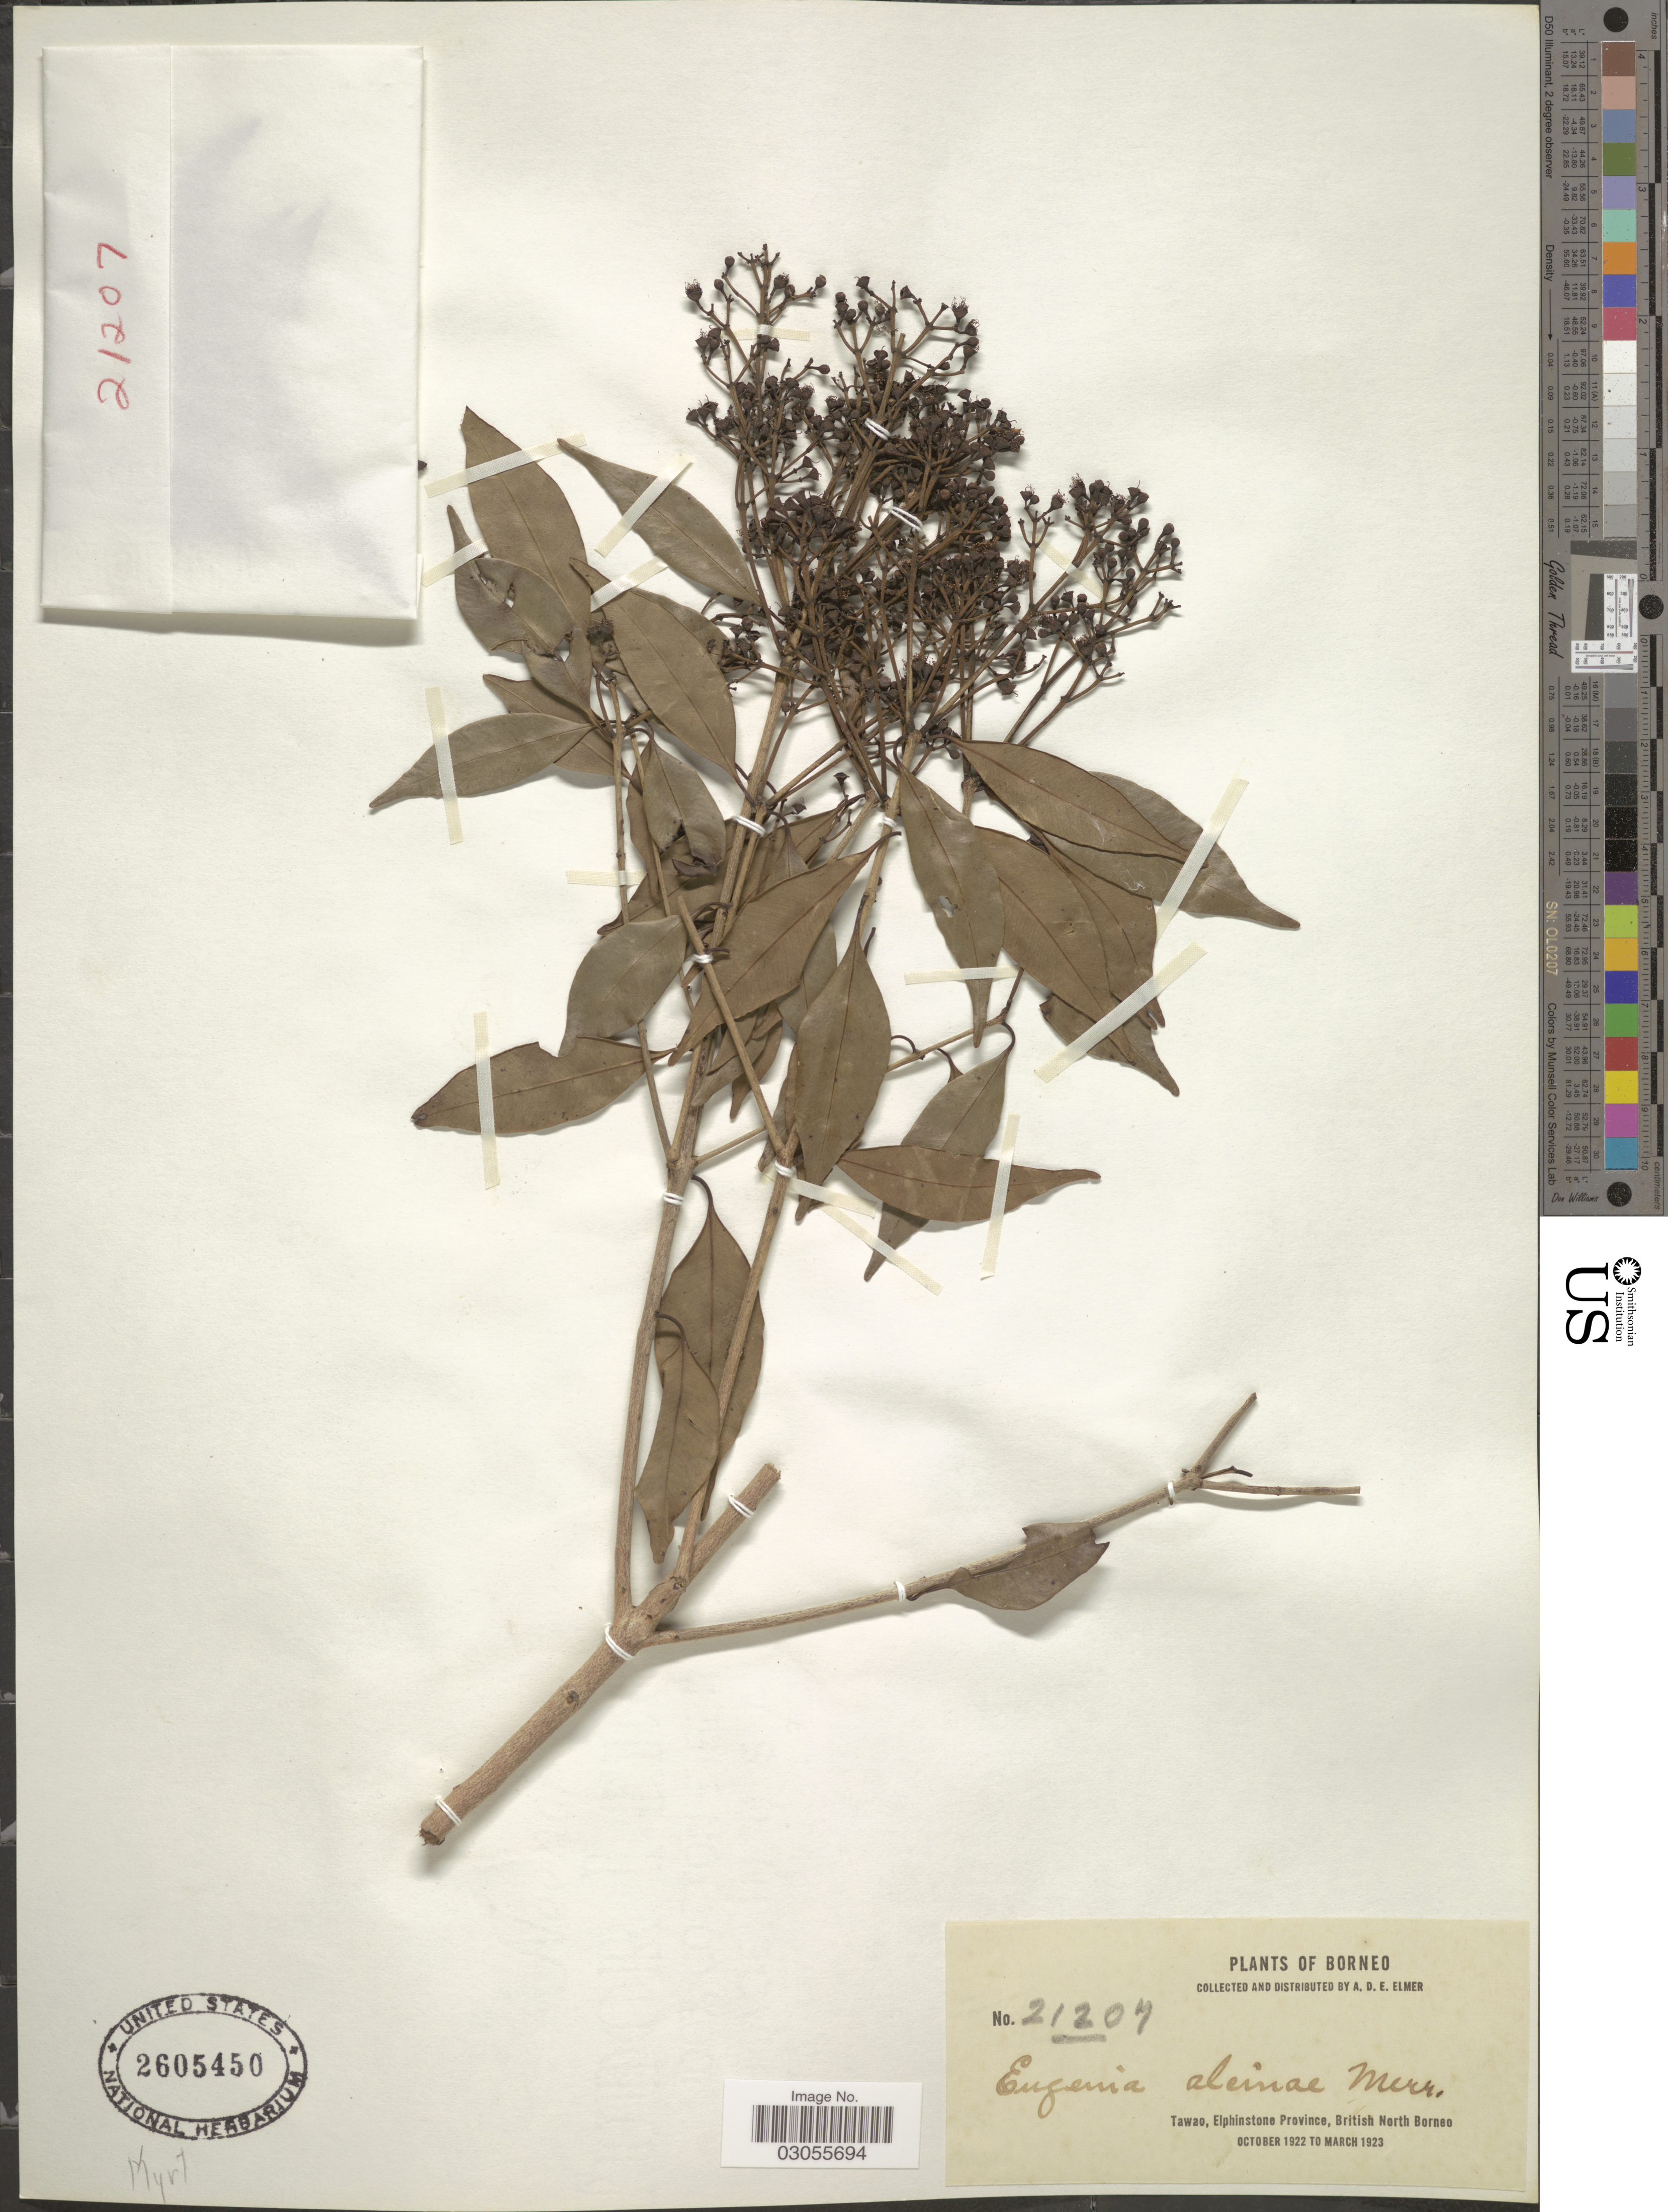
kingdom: Plantae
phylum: Tracheophyta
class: Magnoliopsida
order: Myrtales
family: Myrtaceae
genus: Syzygium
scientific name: Syzygium leucoxylon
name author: Korth.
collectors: A. D. E. Elmer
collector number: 21204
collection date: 1922-10/1923-03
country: Malaysia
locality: Borneo. Tawao, Elphinstone Province, British North Borneo.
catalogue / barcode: US 2605450